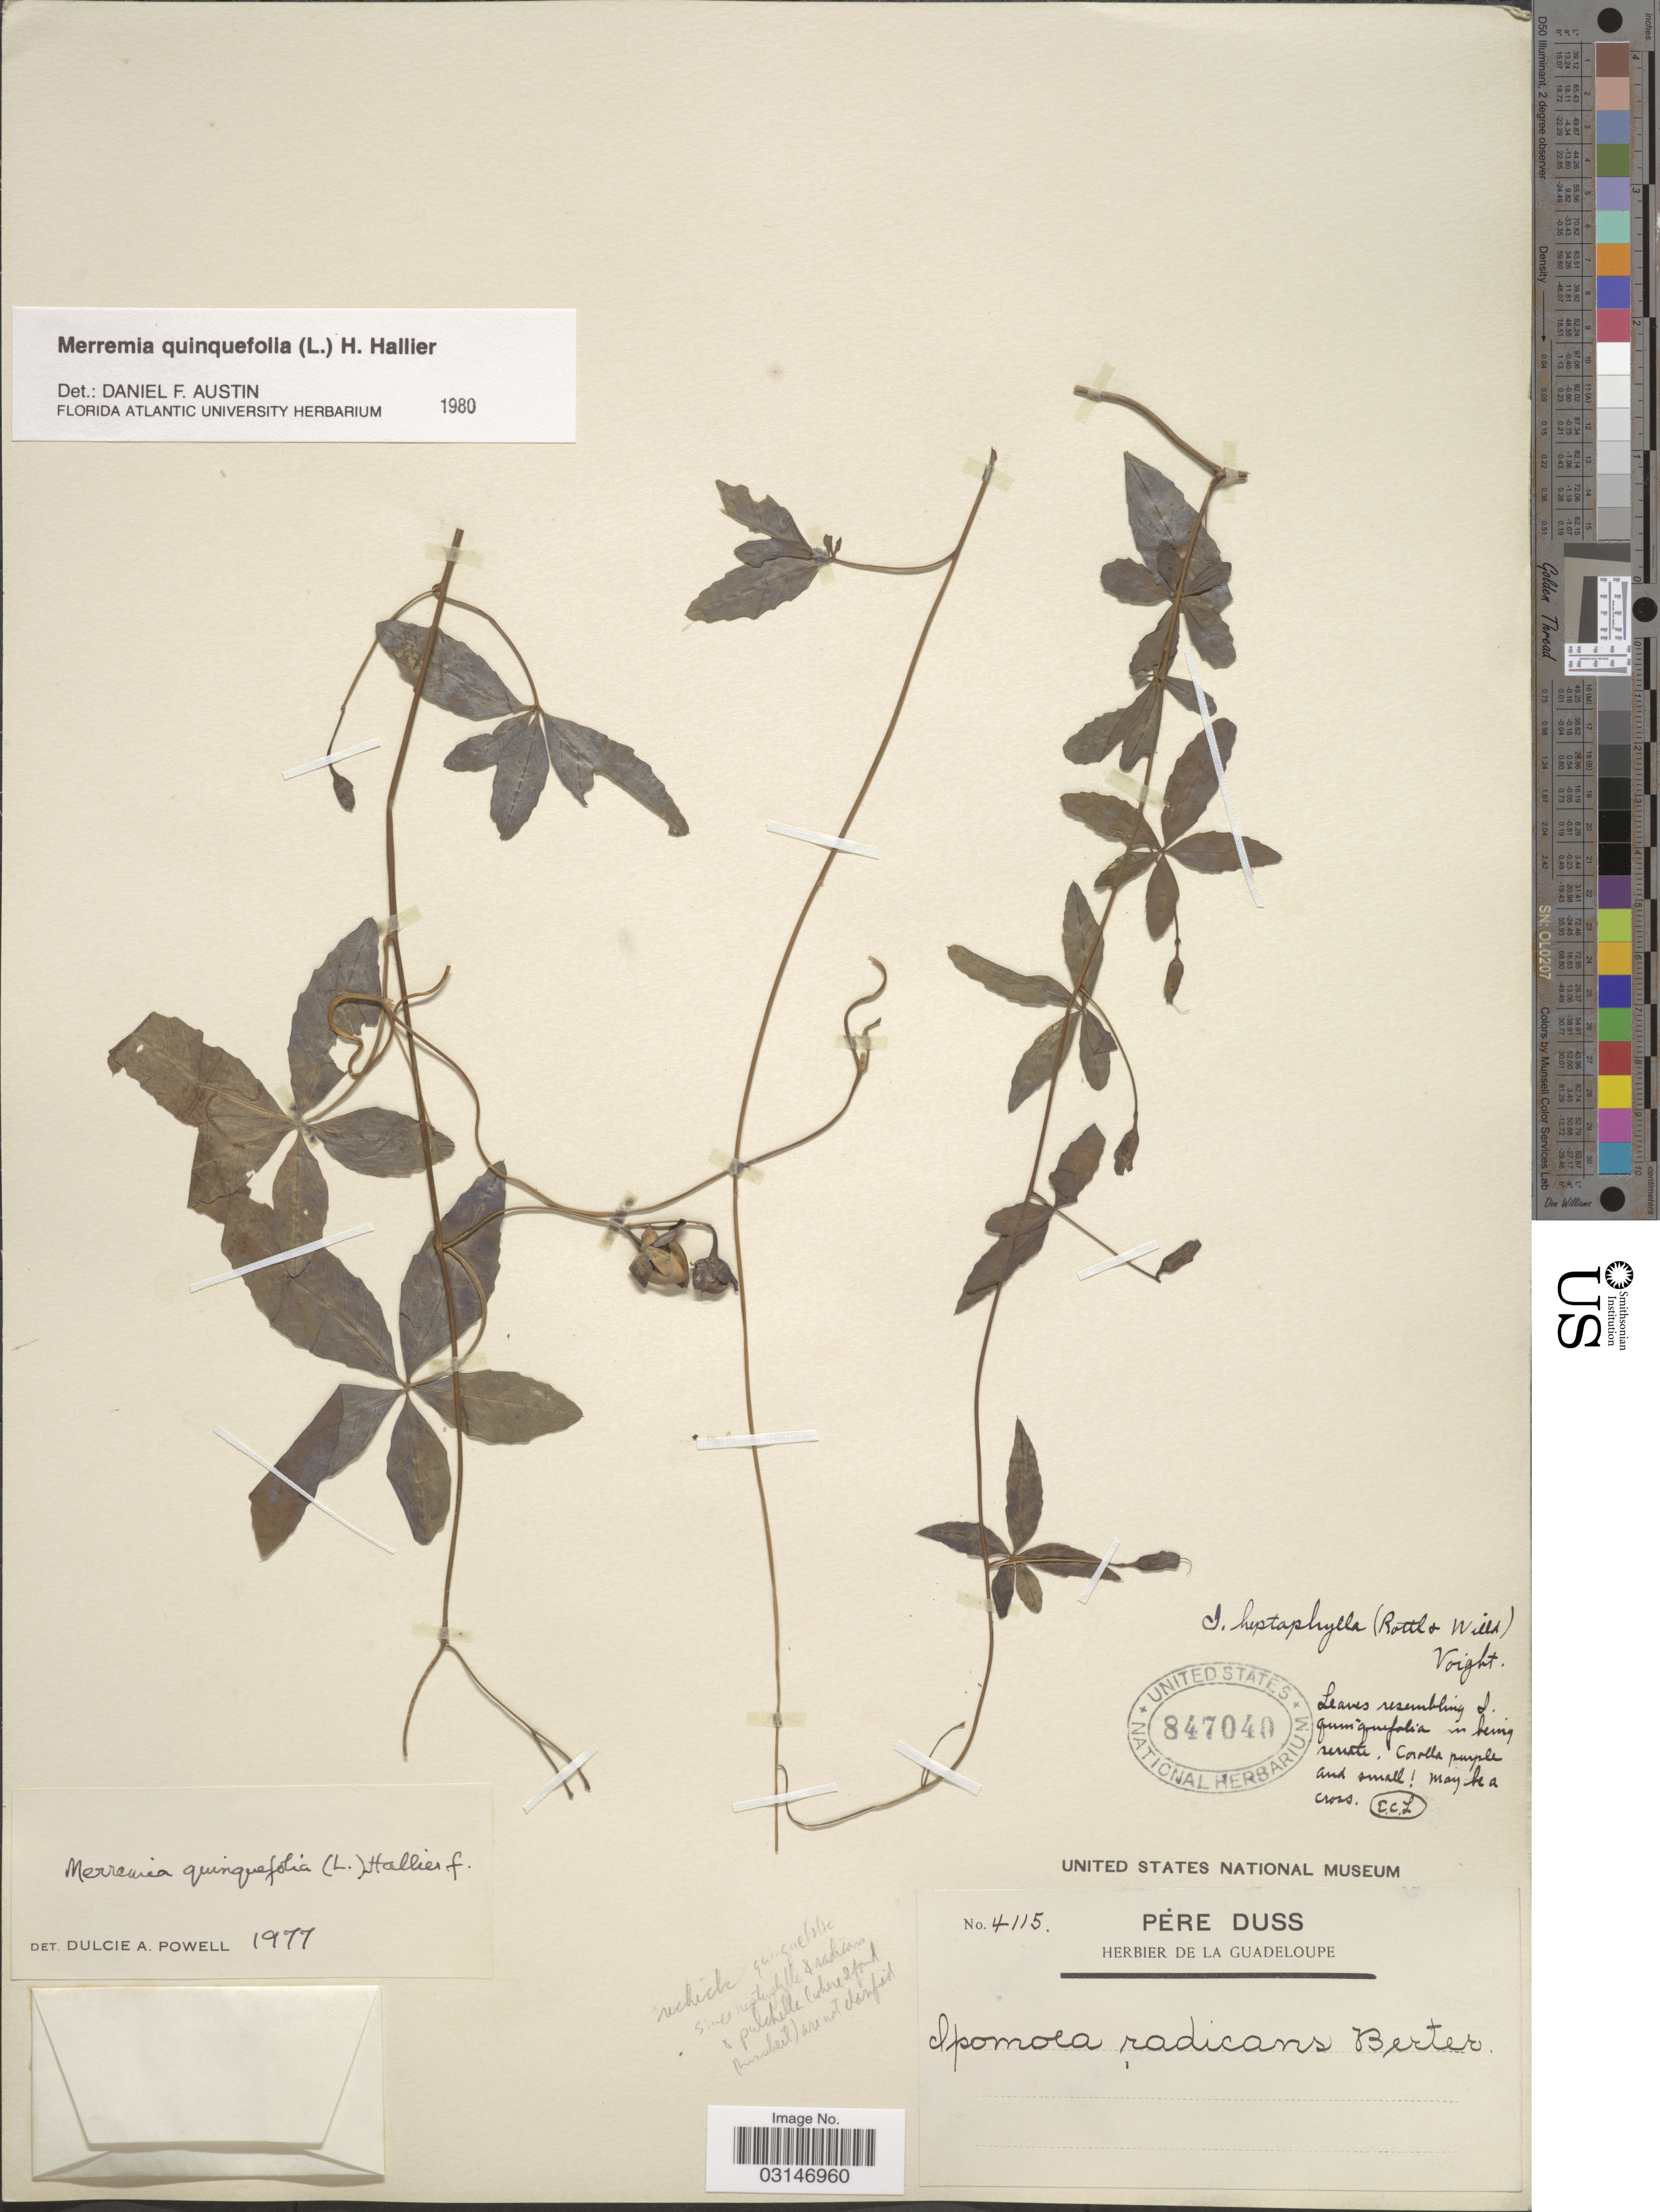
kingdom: Plantae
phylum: Tracheophyta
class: Magnoliopsida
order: Solanales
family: Convolvulaceae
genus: Distimake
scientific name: Distimake quinquefolius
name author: (L.) A. R. Simões & Staples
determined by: Strong, Mark T., (BOT), Smithsonian Institution - National Museum of Natural History (UNITED STATES)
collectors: Père Duss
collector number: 4115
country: Guadeloupe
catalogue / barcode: US 847040